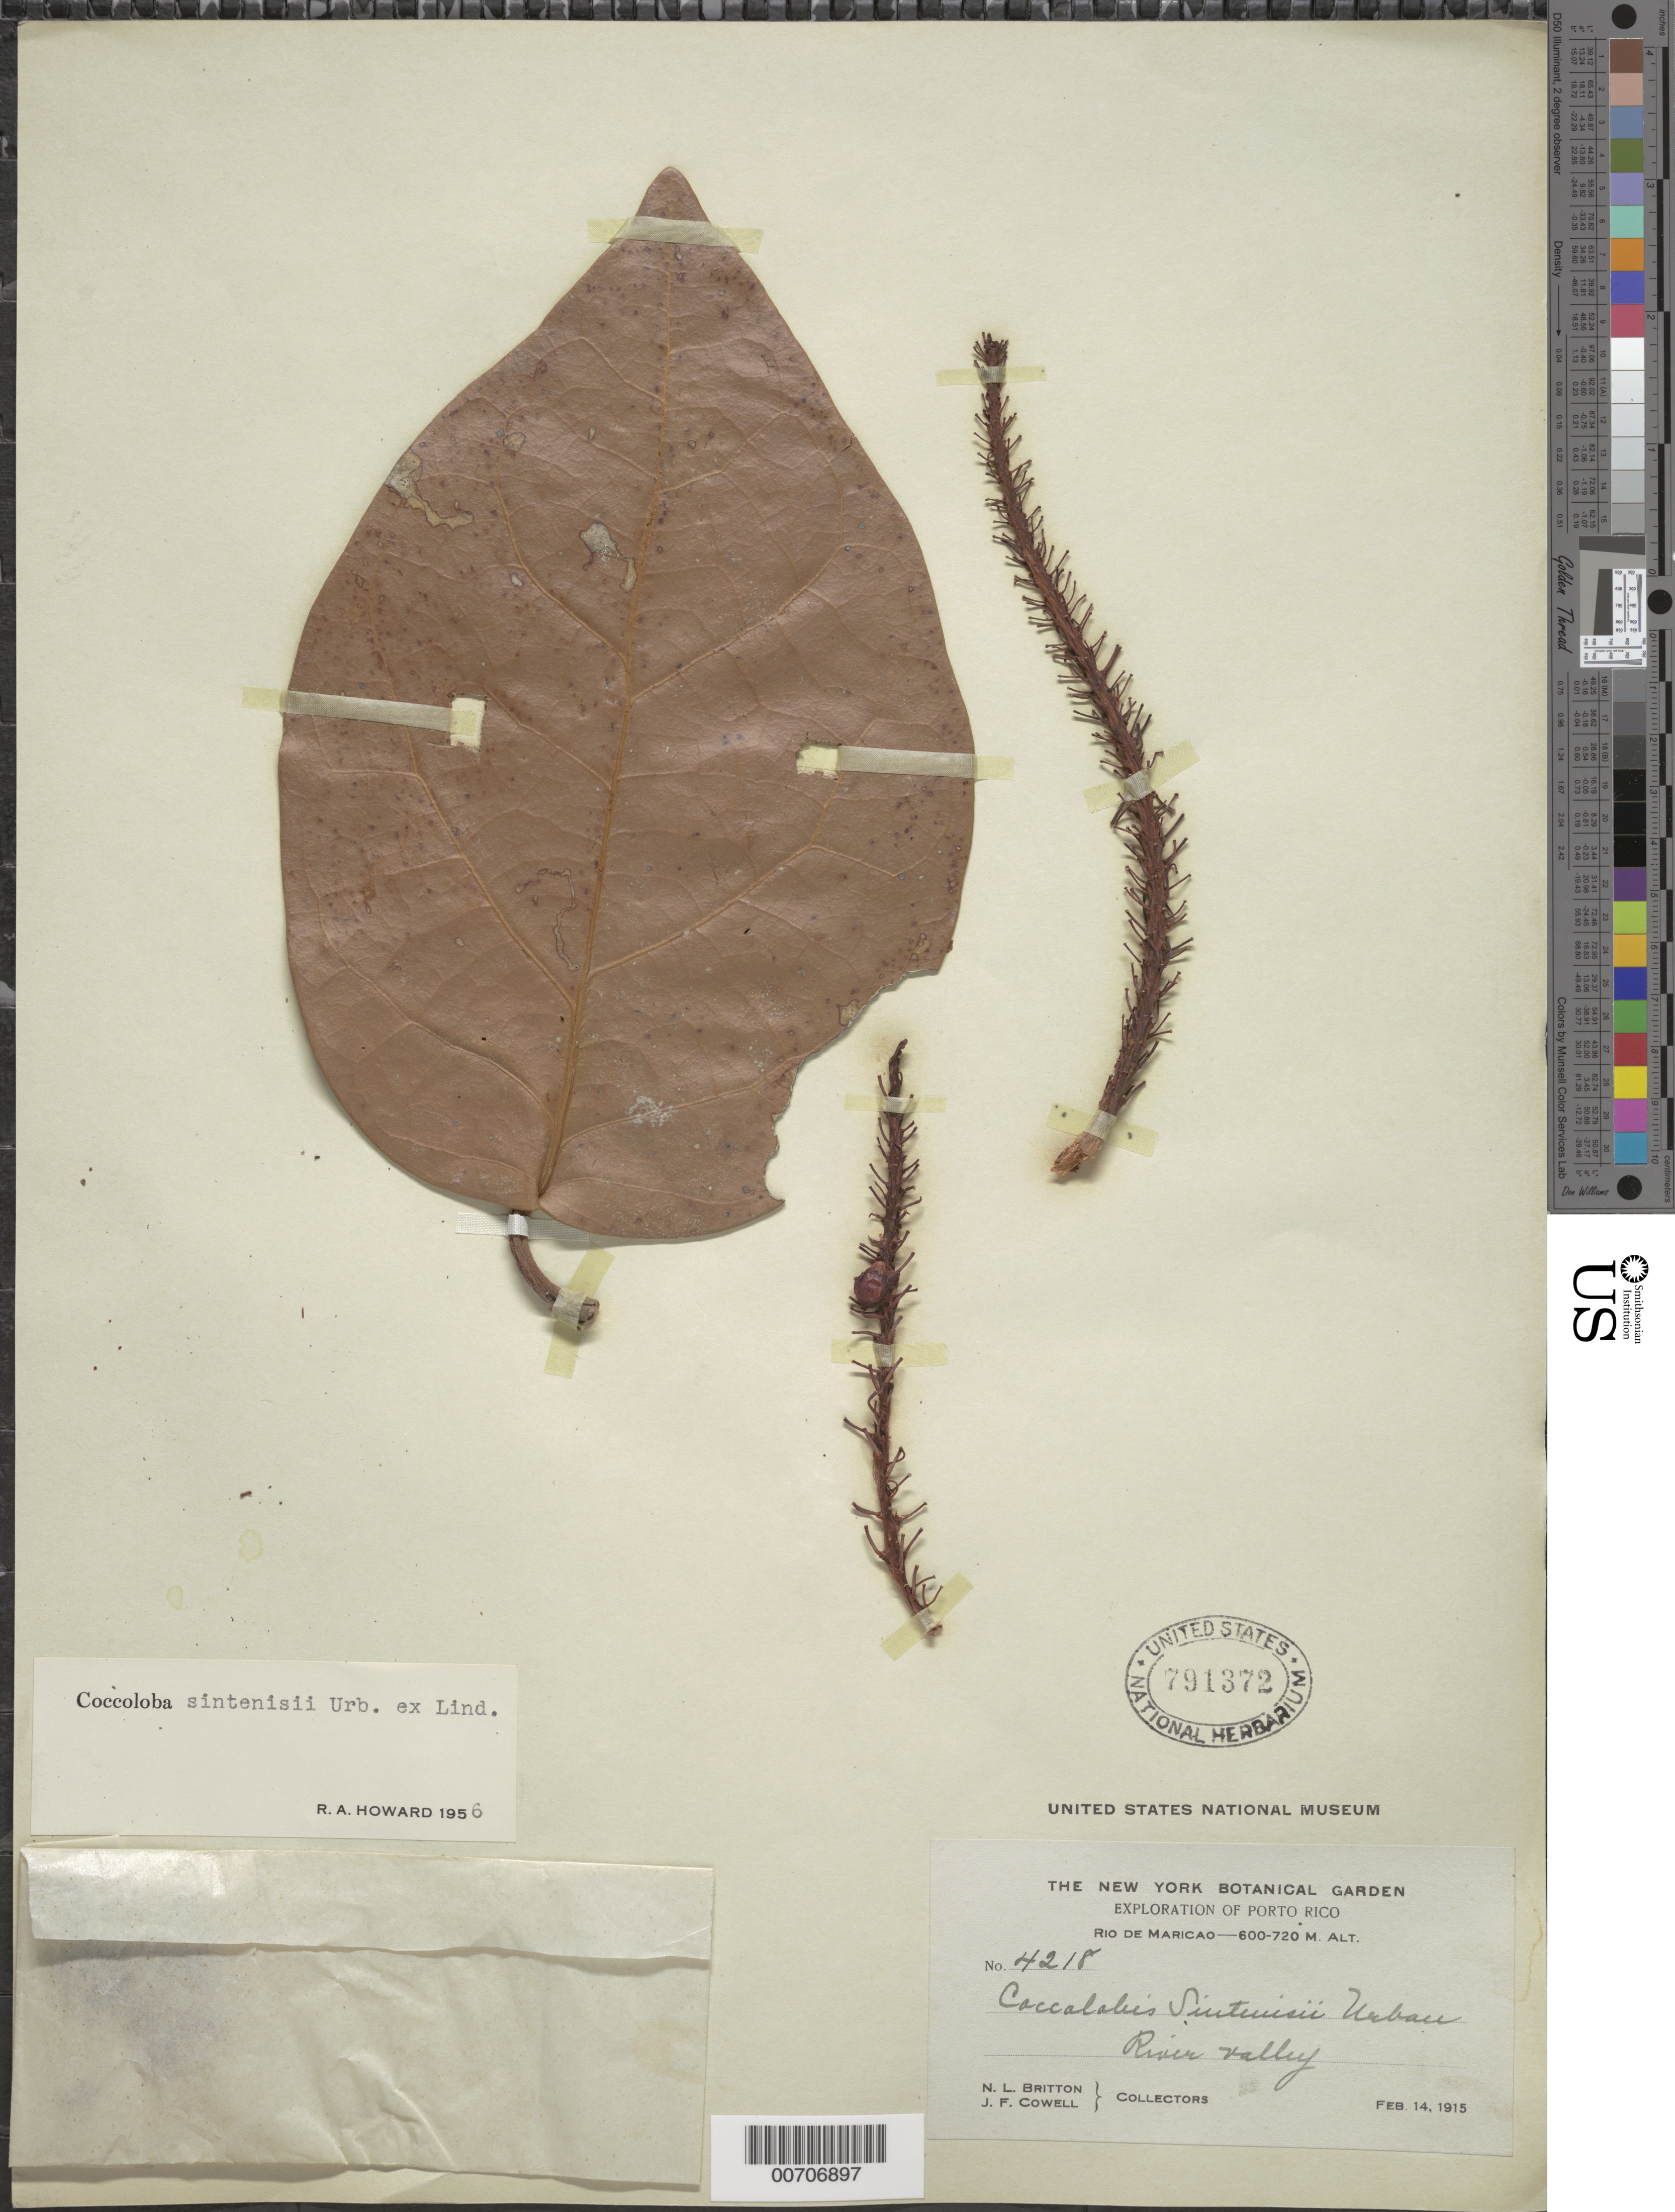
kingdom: Plantae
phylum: Tracheophyta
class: Magnoliopsida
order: Caryophyllales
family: Polygonaceae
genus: Coccoloba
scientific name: Coccoloba sintenisii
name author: Urb. & Linden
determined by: Howard, R. A.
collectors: N. Britton & J. F. Cowell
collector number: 4218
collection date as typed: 14 Feb 1915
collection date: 1915-02-14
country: Puerto Rico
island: Greater Antilles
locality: Río de Maricao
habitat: River Valley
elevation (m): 600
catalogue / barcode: US 791372